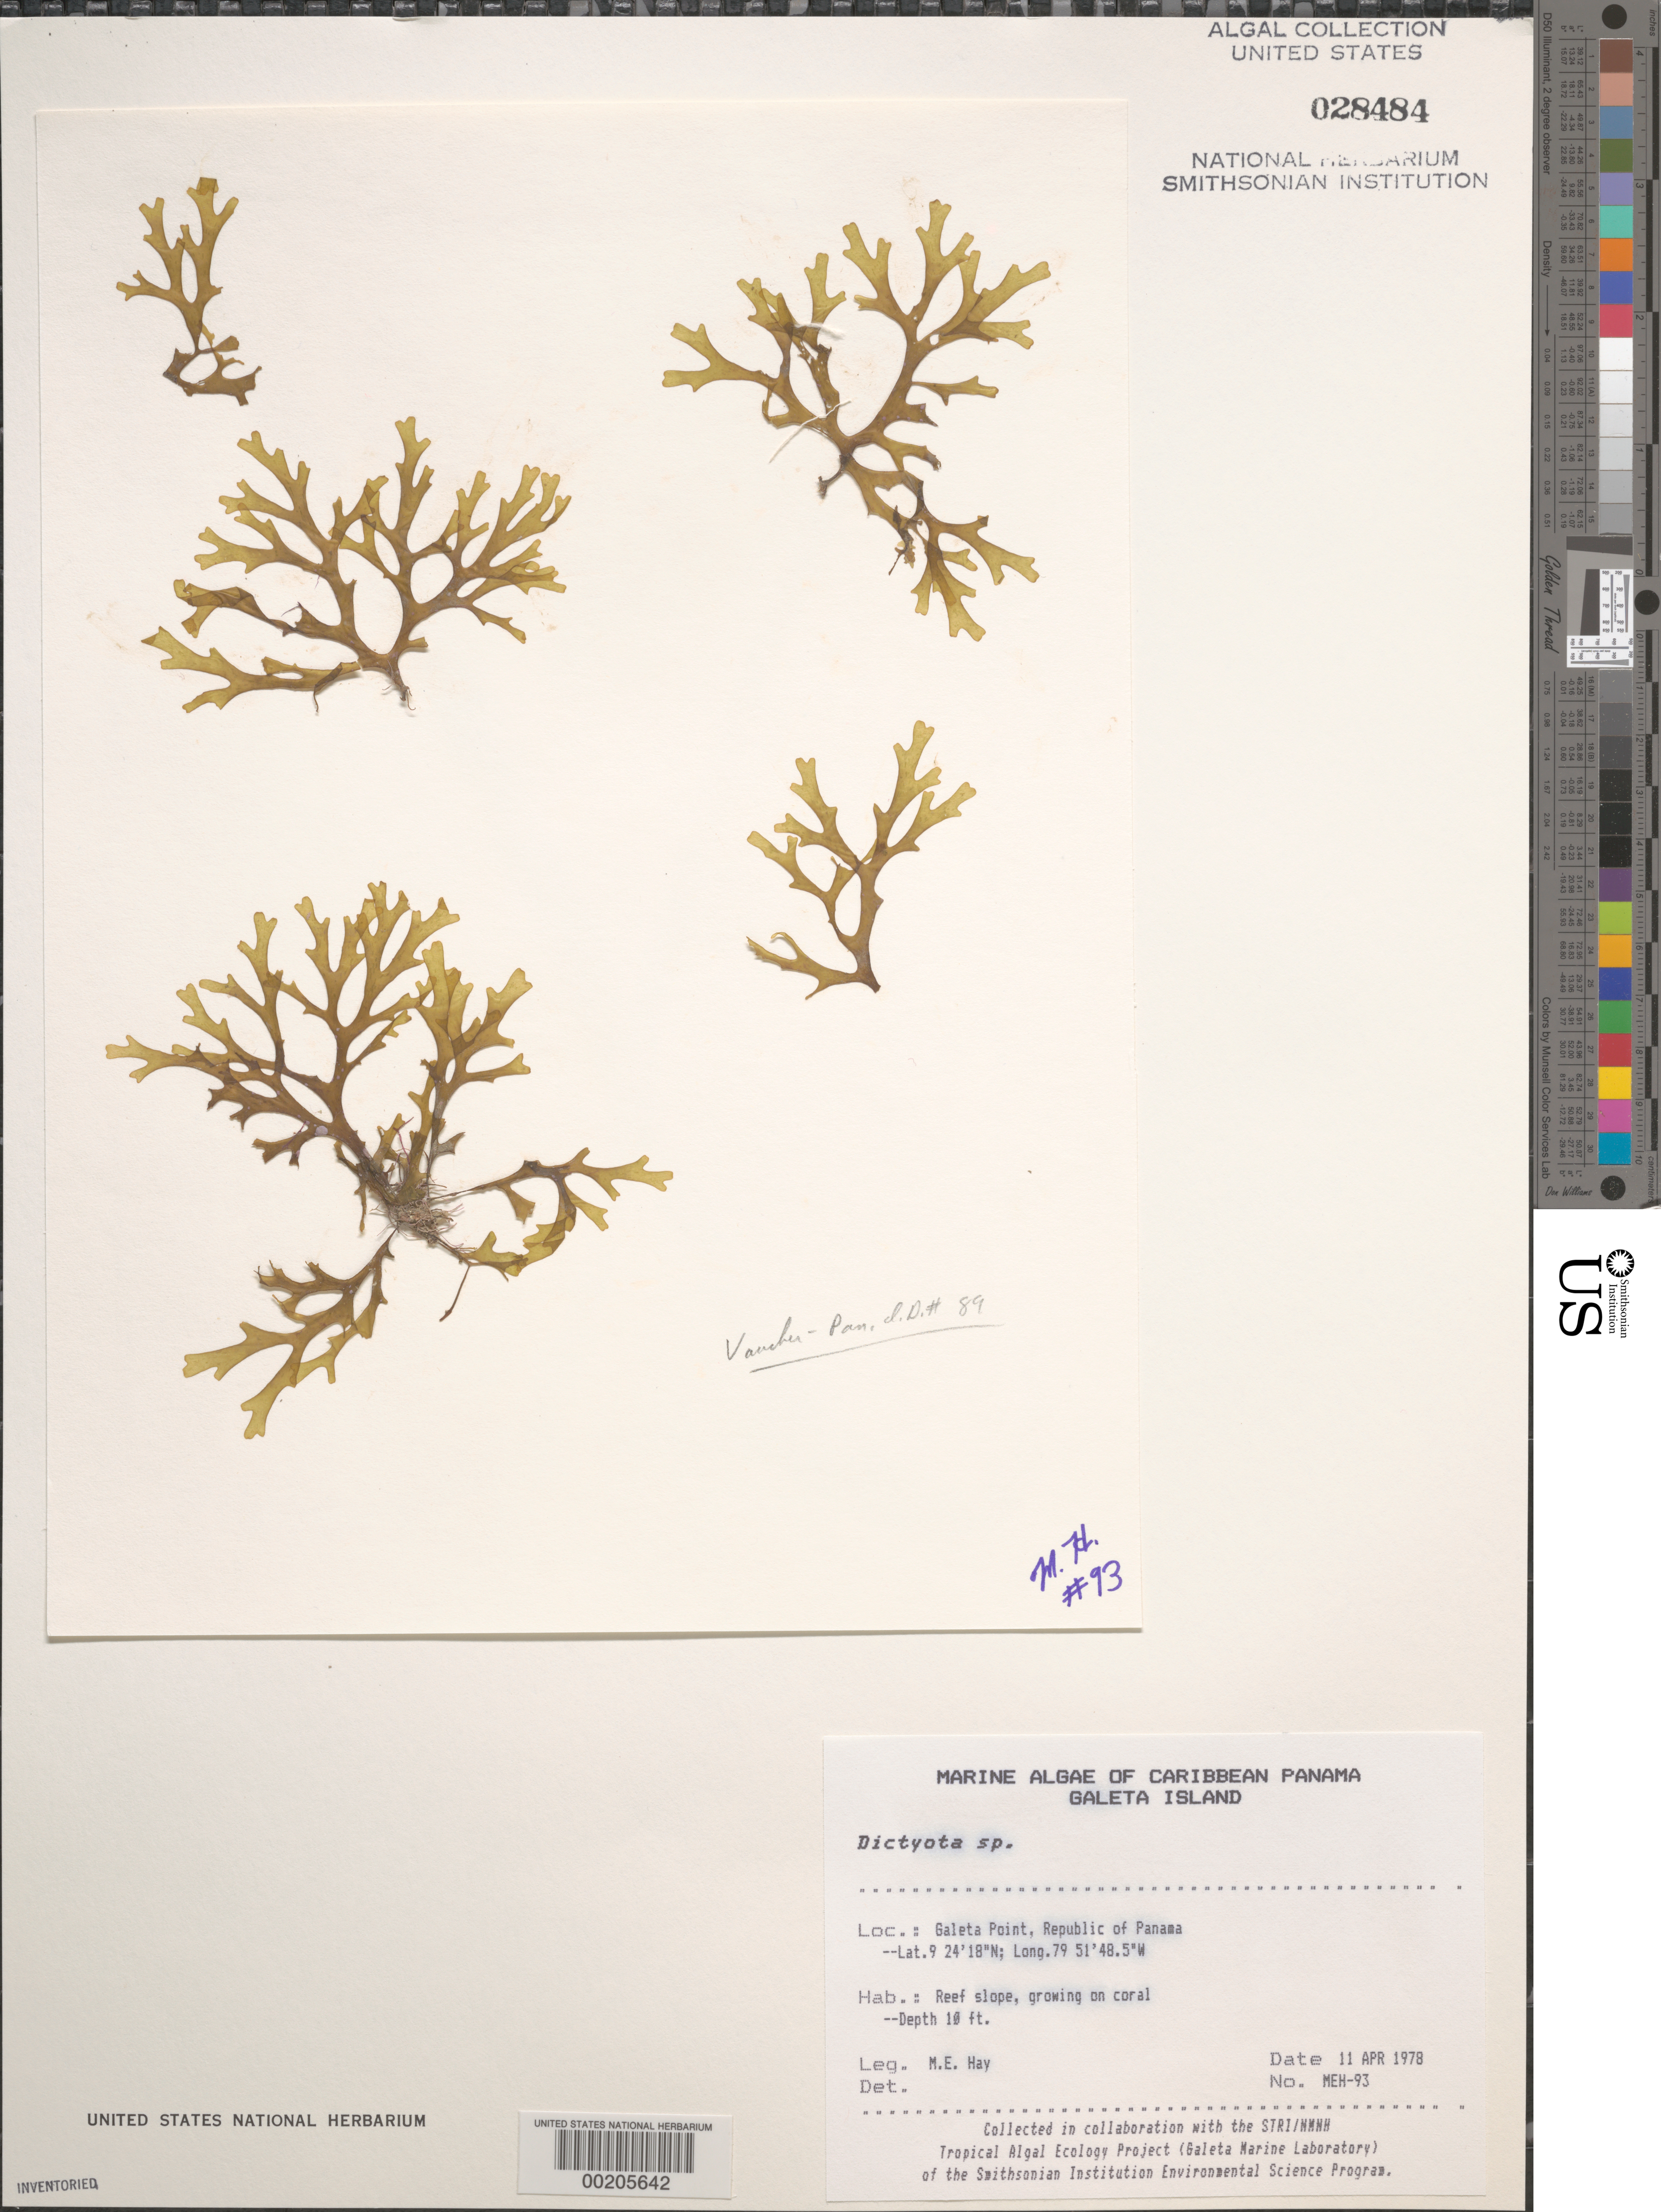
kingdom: Chromista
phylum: Ochrophyta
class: Phaeophyceae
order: Dictyotales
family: Dictyotaceae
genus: Dictyota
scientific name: Dictyota sp.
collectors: M. E. Hay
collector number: MEH-93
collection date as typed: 11 Apr 1978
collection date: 1978-04-11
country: Panama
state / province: Colón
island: Galeta Island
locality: Galeta Point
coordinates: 9 24' 18" N, 79 51' 48.5" W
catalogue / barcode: US 28484